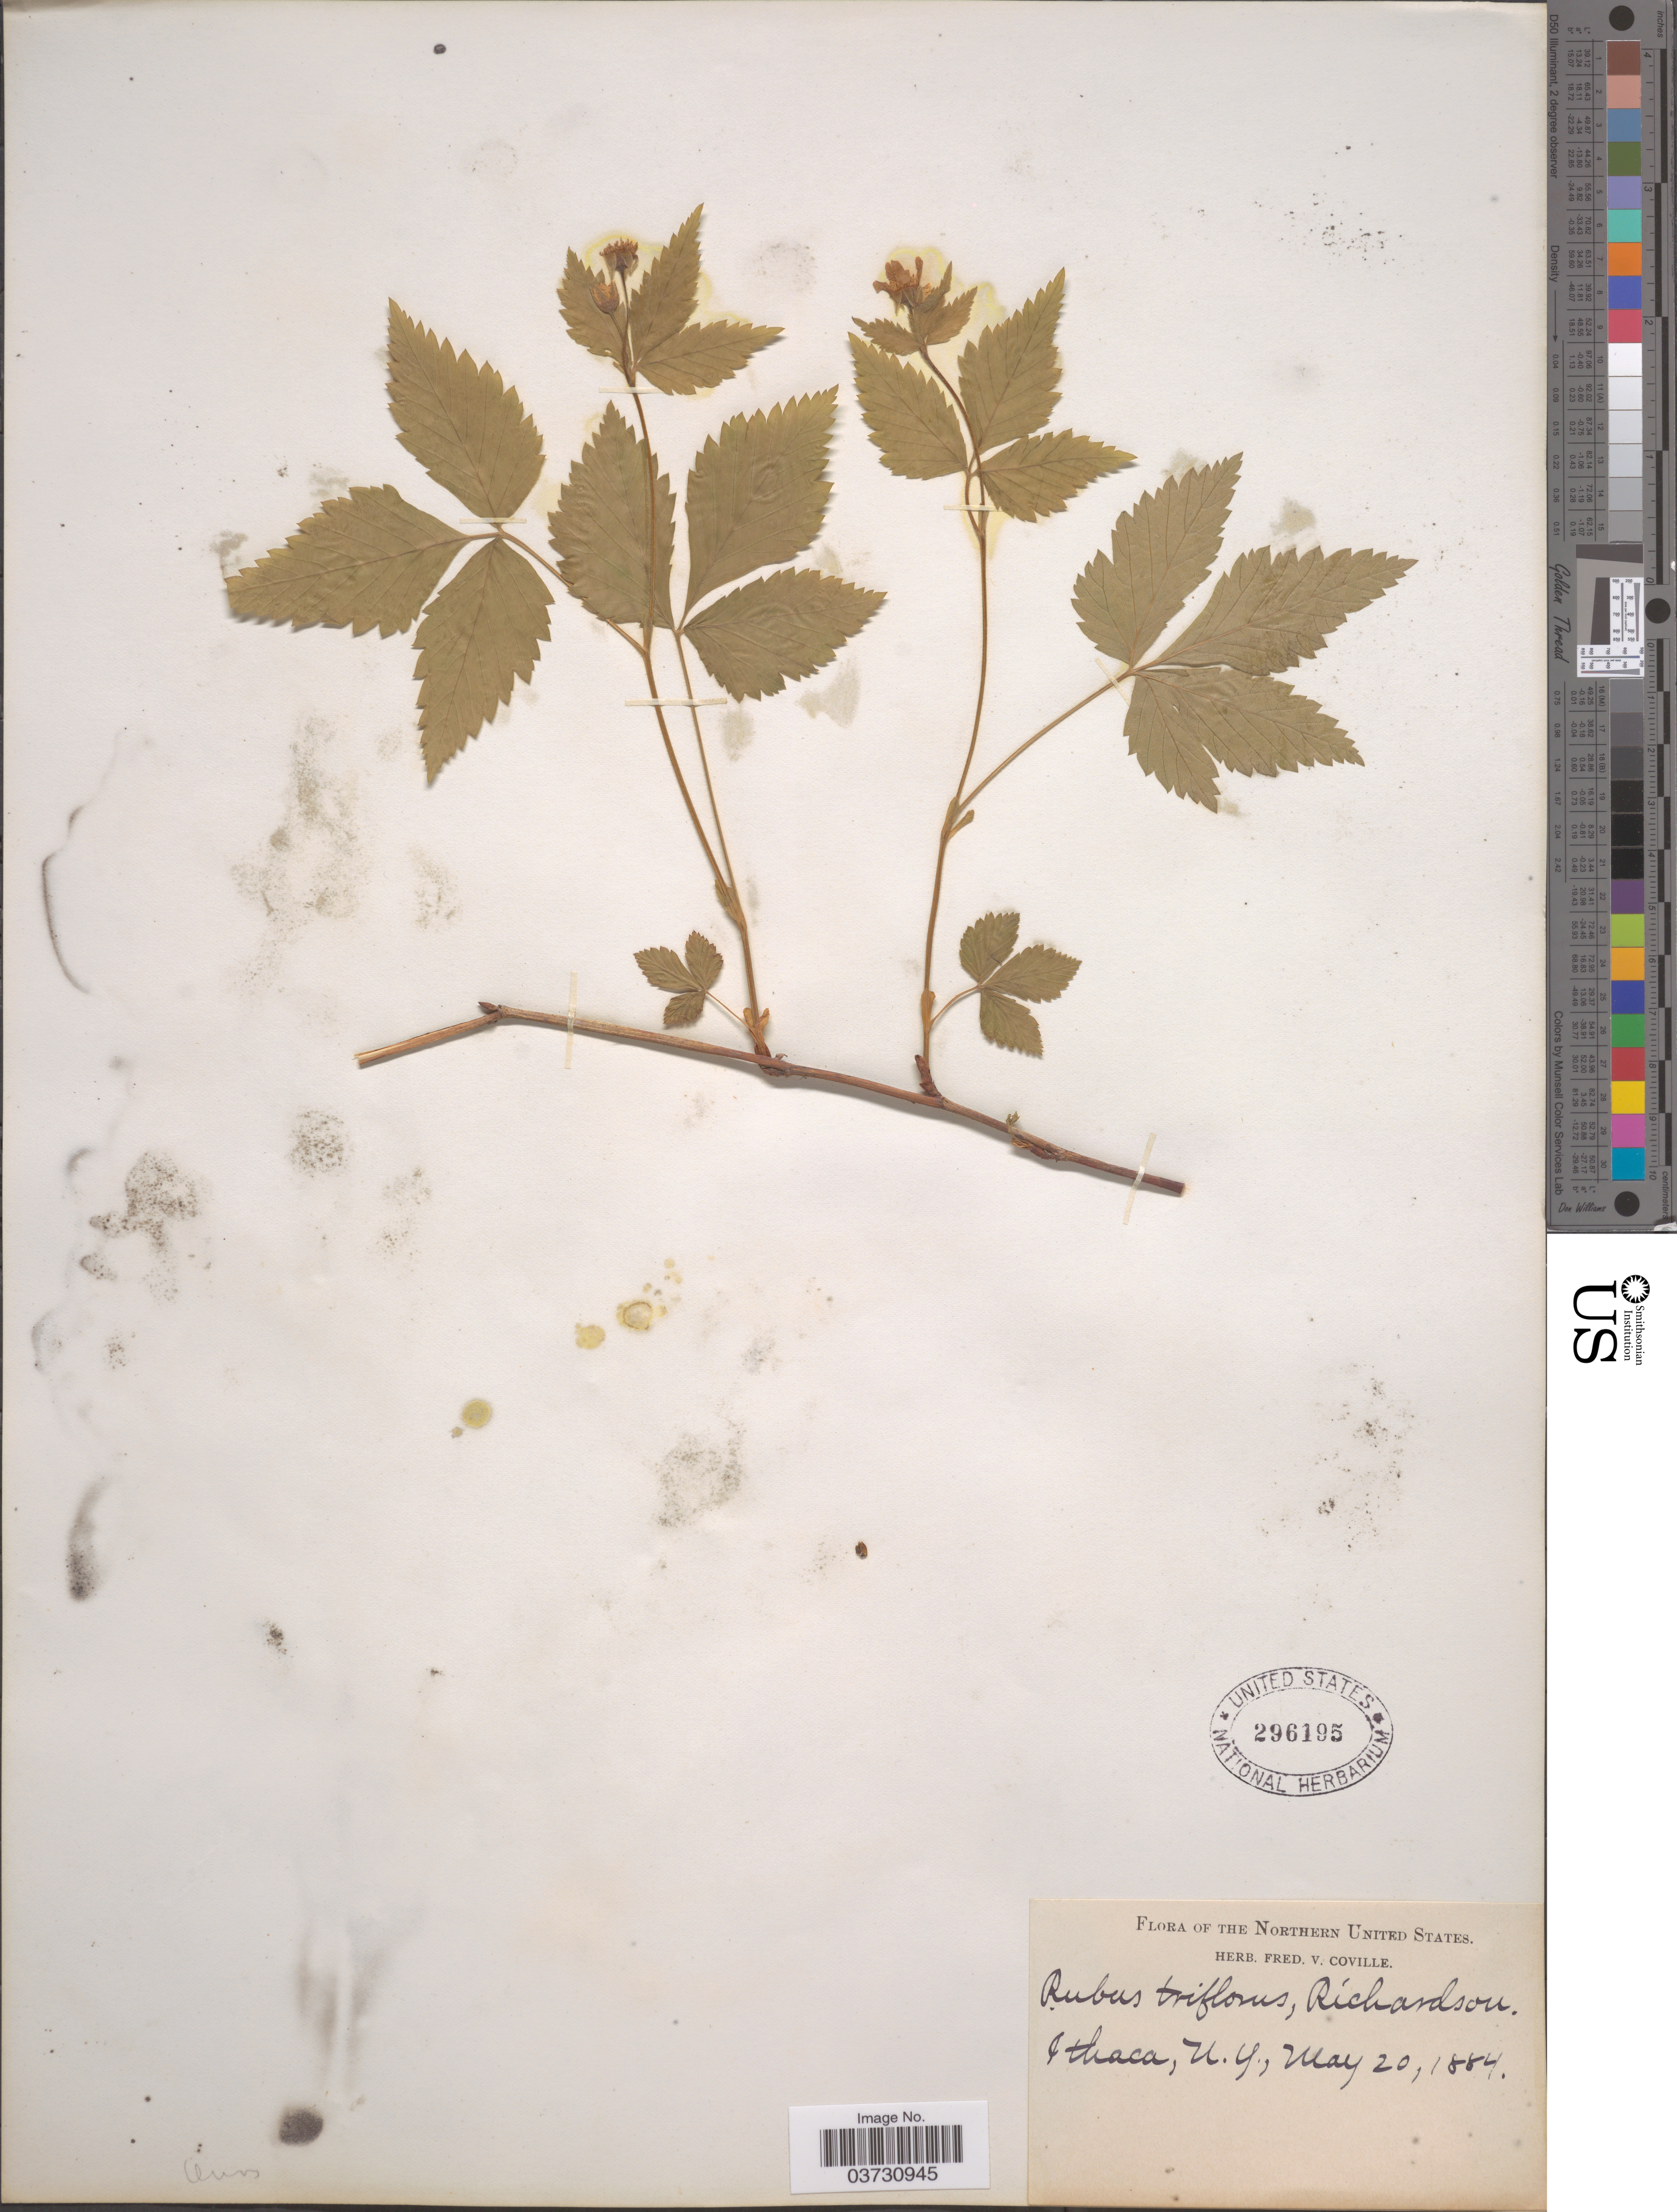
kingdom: Plantae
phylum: Tracheophyta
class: Magnoliopsida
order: Rosales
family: Rosaceae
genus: Rubus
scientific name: Rubus pubescens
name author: Raf.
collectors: F. V. Coville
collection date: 1884-05-20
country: United States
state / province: New York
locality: The Northern United States. Ithaca.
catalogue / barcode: US 296195